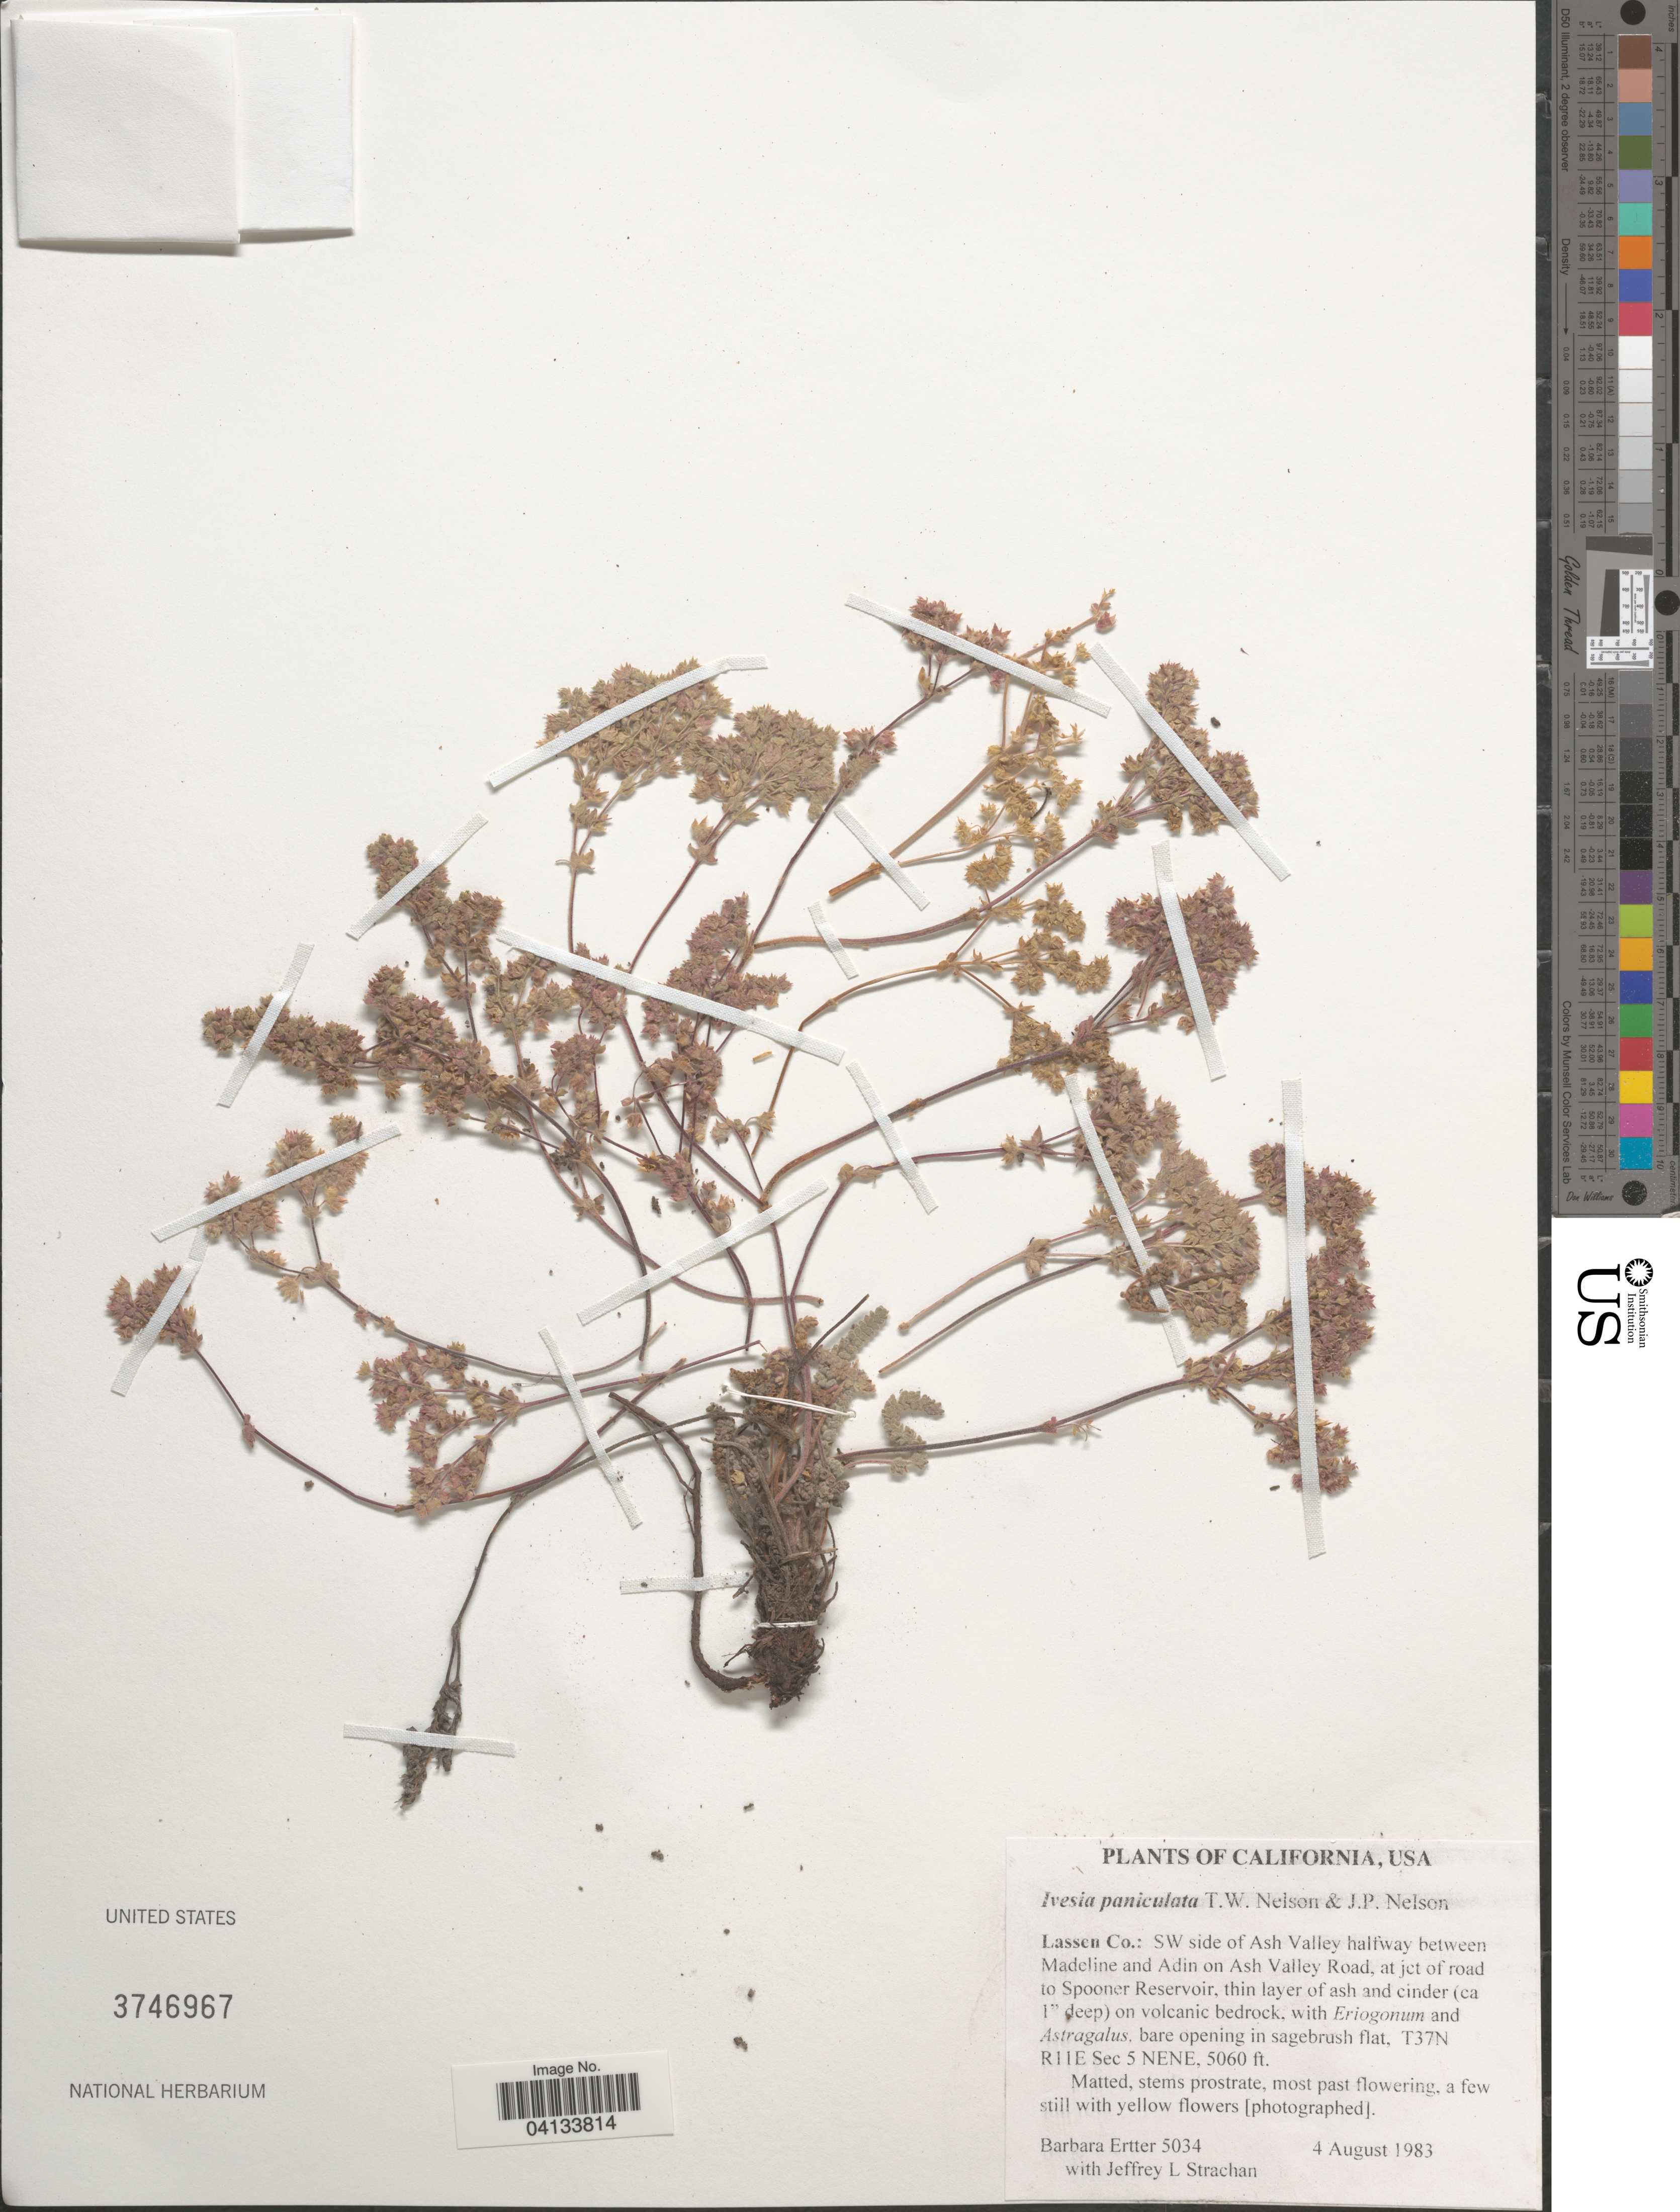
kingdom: Plantae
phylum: Tracheophyta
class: Magnoliopsida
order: Rosales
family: Rosaceae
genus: Potentilla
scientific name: Potentilla paniculata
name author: (T.W. Nelson & J.P. Nelson) Mosyakin & Shiyan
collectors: B. Ertter & J. Strachan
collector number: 5034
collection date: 1983-08-04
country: United States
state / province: California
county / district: Lassen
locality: Lassen Co.: SW side of Ash Valley halfway between Madeline and Adin on Ash Valley Road, at jct of road to Spooner Reservoir, T37N R11E Sec 5 NENE.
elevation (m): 1542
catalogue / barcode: US 3746967